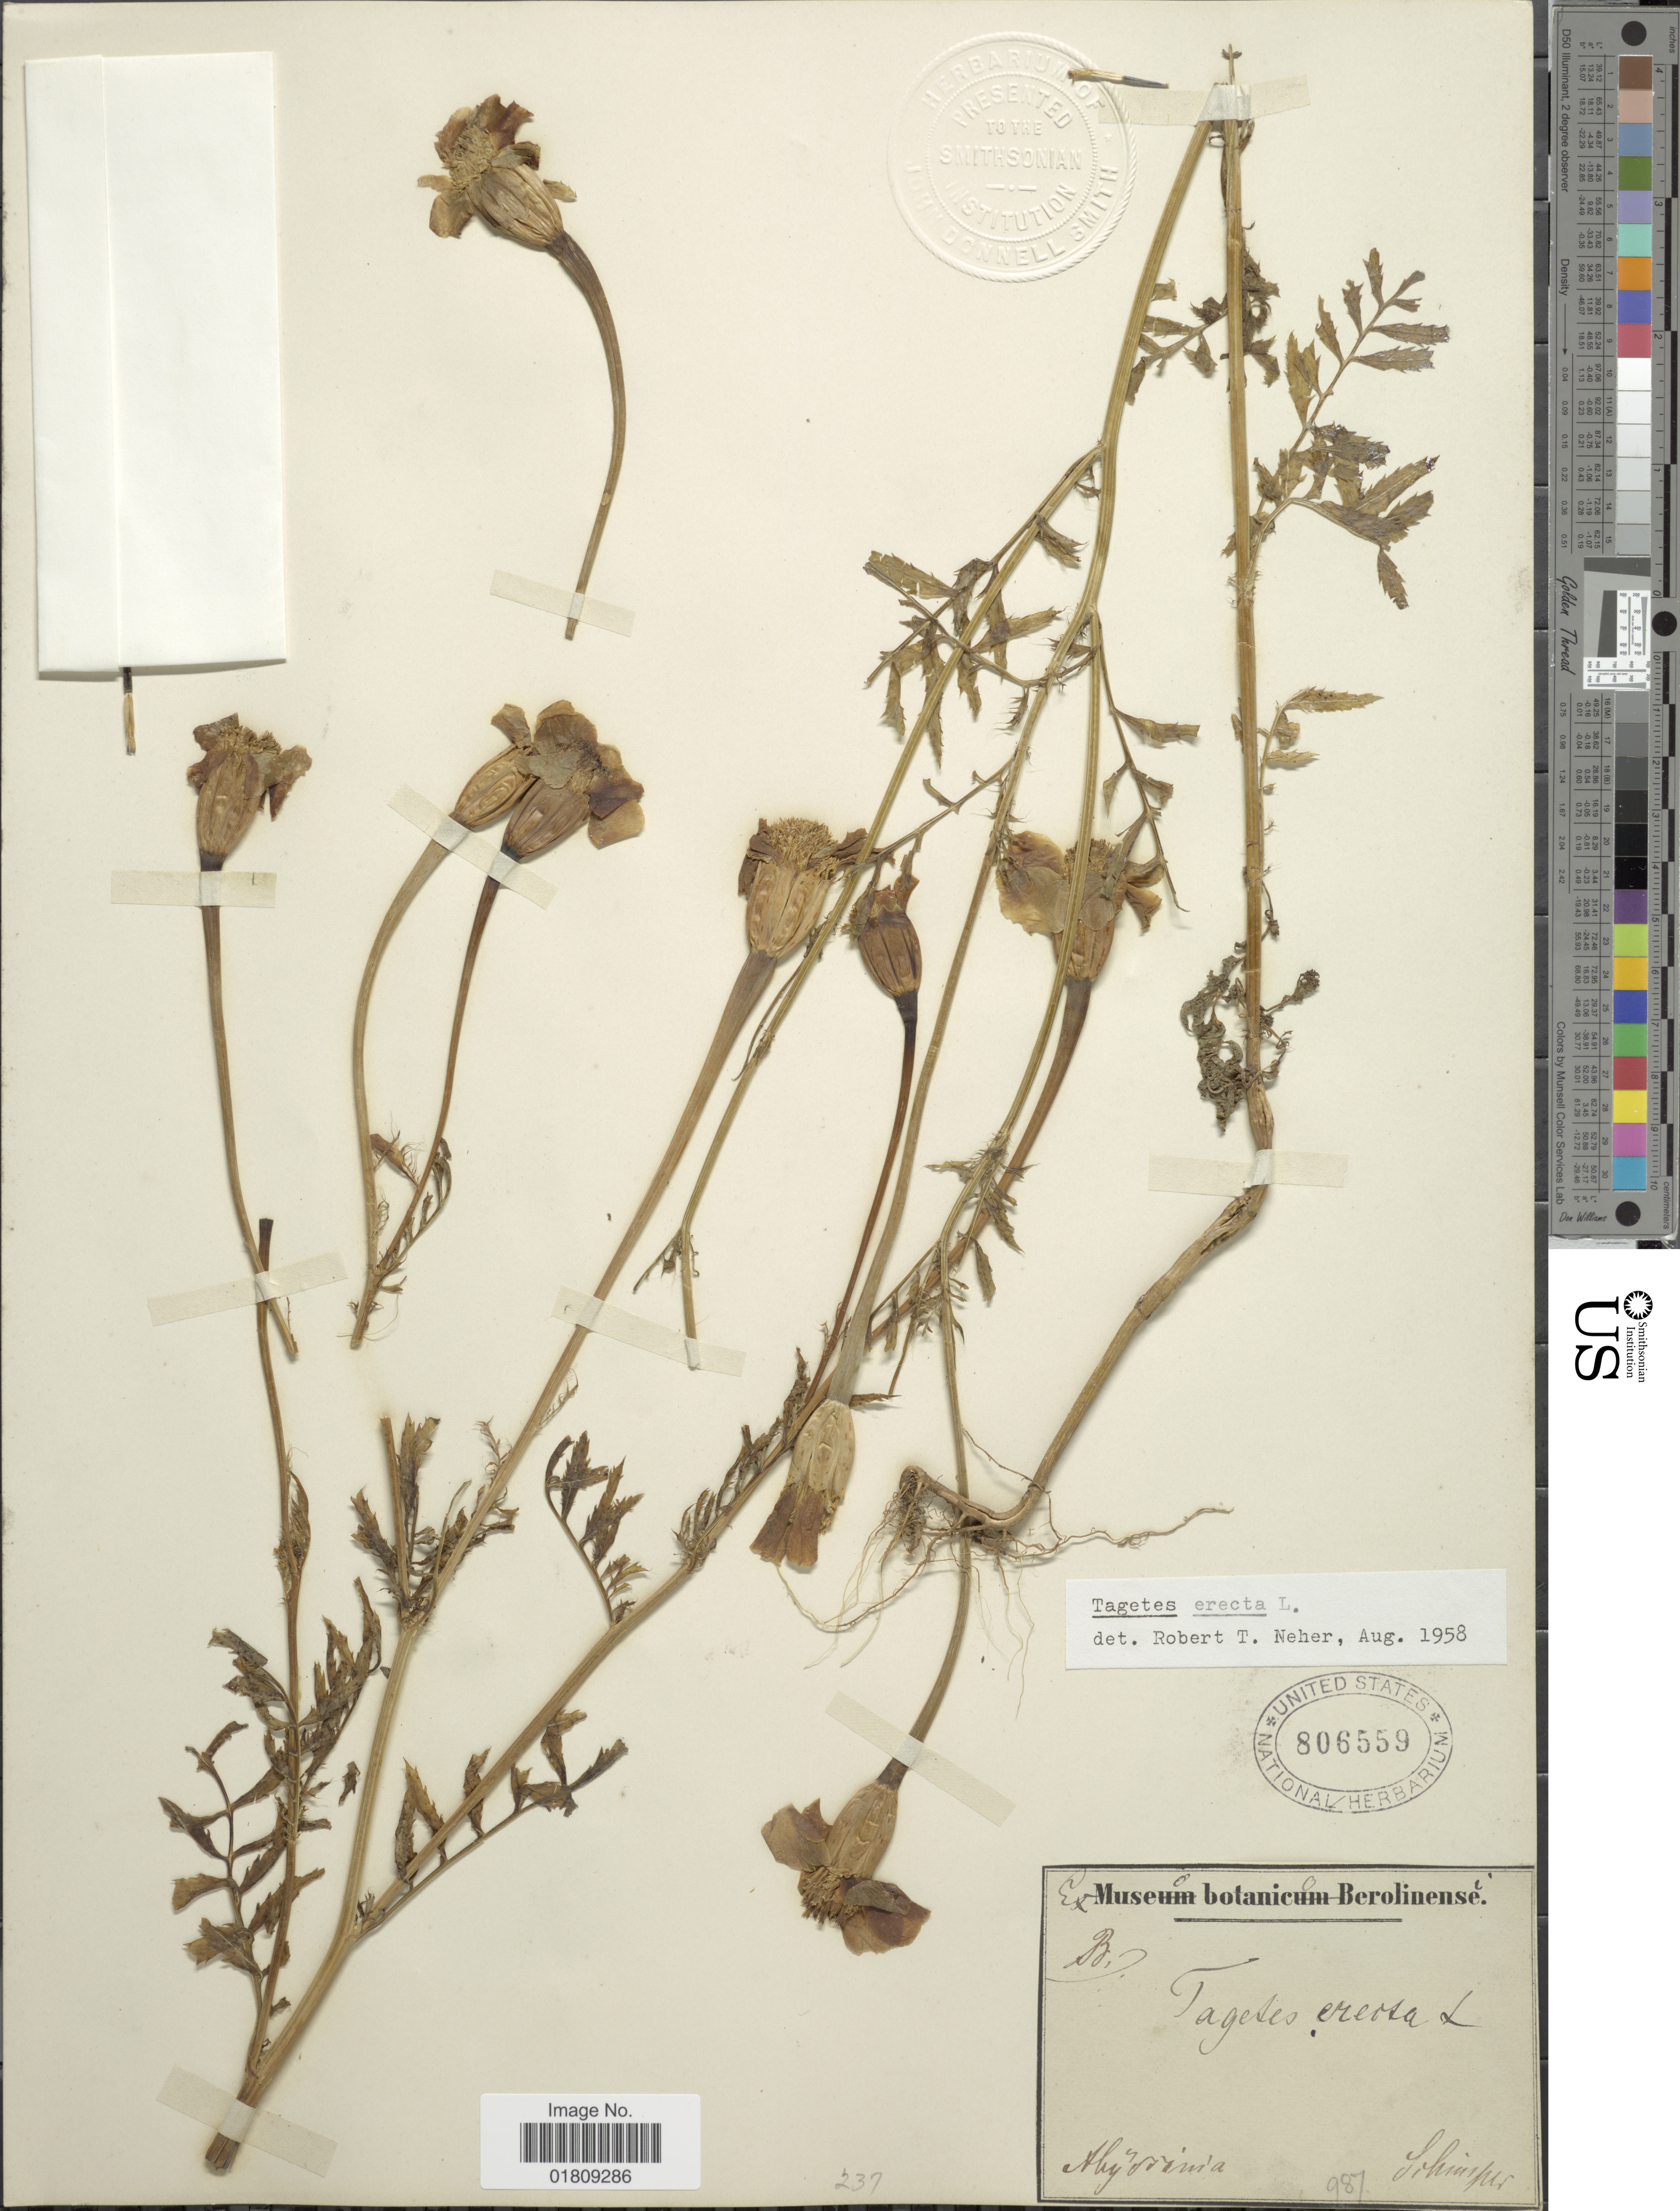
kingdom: Plantae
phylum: Tracheophyta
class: Magnoliopsida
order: Asterales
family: Asteraceae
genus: Tagetes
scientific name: Tagetes patula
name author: L.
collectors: -. Schimper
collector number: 978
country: Eritrea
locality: Abyssinia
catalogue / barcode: US 806559